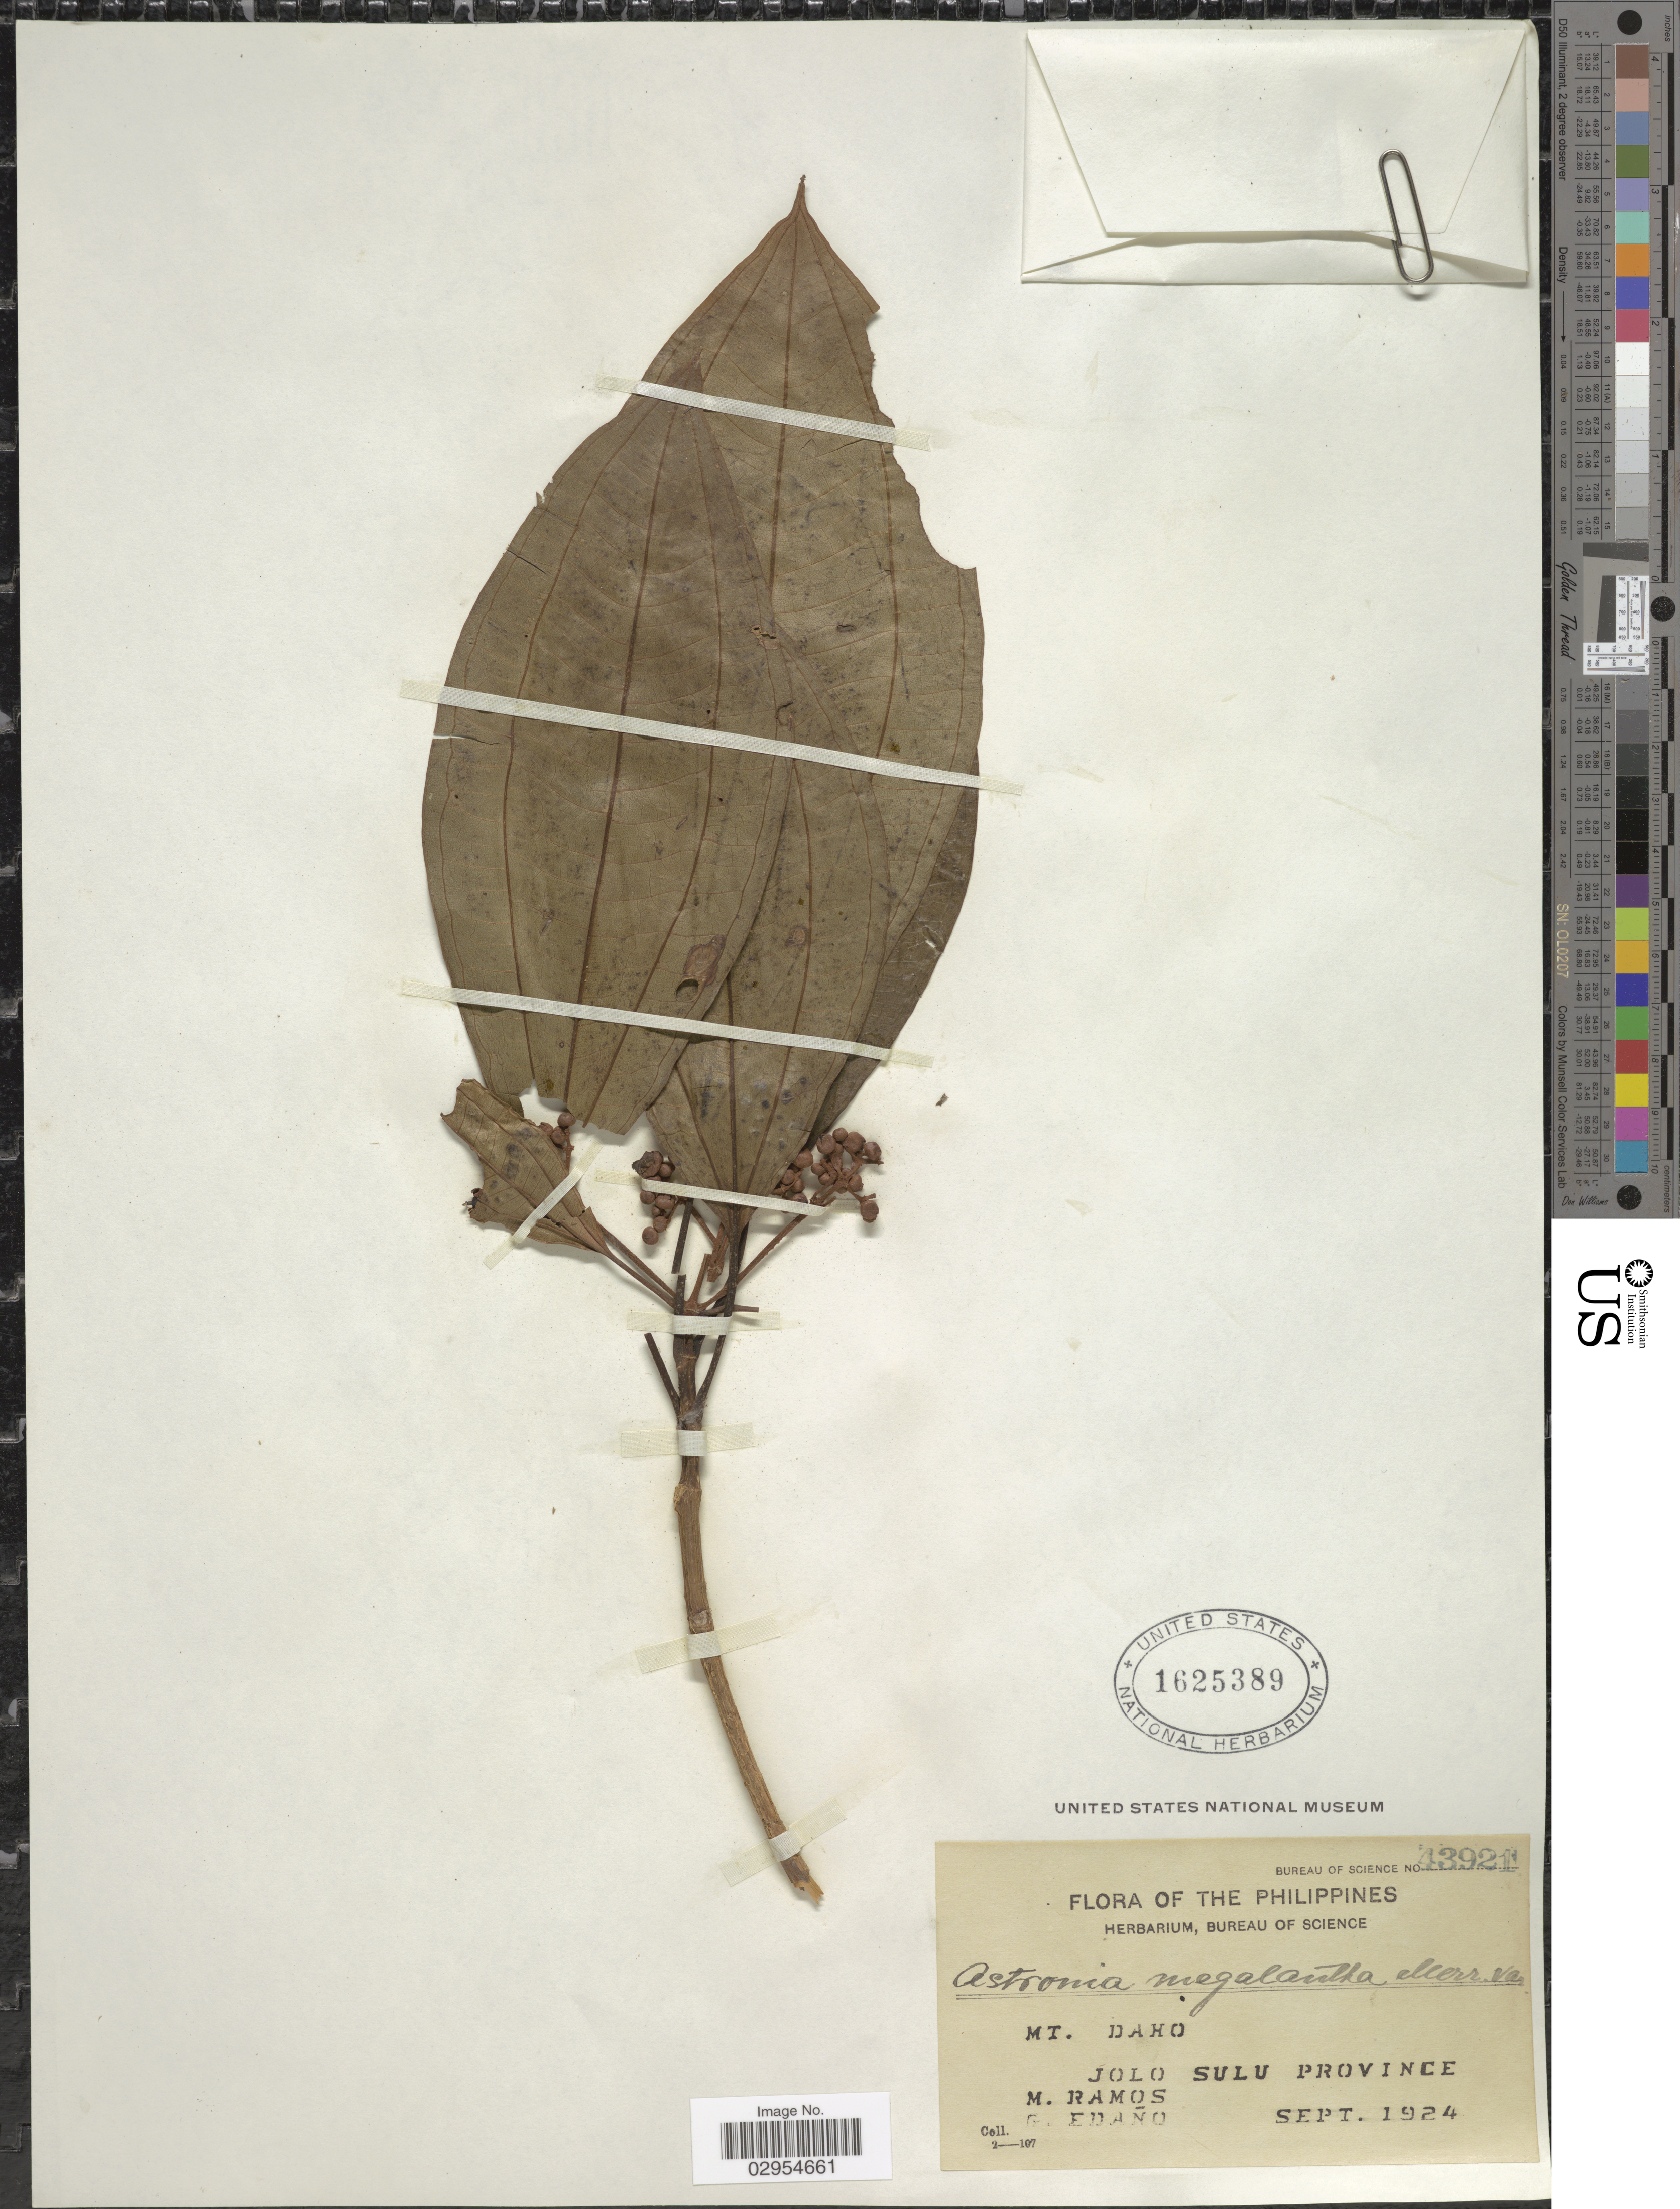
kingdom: Plantae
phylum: Tracheophyta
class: Magnoliopsida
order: Myrtales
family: Melastomataceae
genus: Astronia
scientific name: Astronia megalantha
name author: Merr.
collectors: M. Ramos & G. Edaño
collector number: Bureau of Science 43921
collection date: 1924-09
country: Philippines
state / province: Muslim Mindanao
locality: Mt. Daho, Jolo Sulu Province.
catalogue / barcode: US 1625389